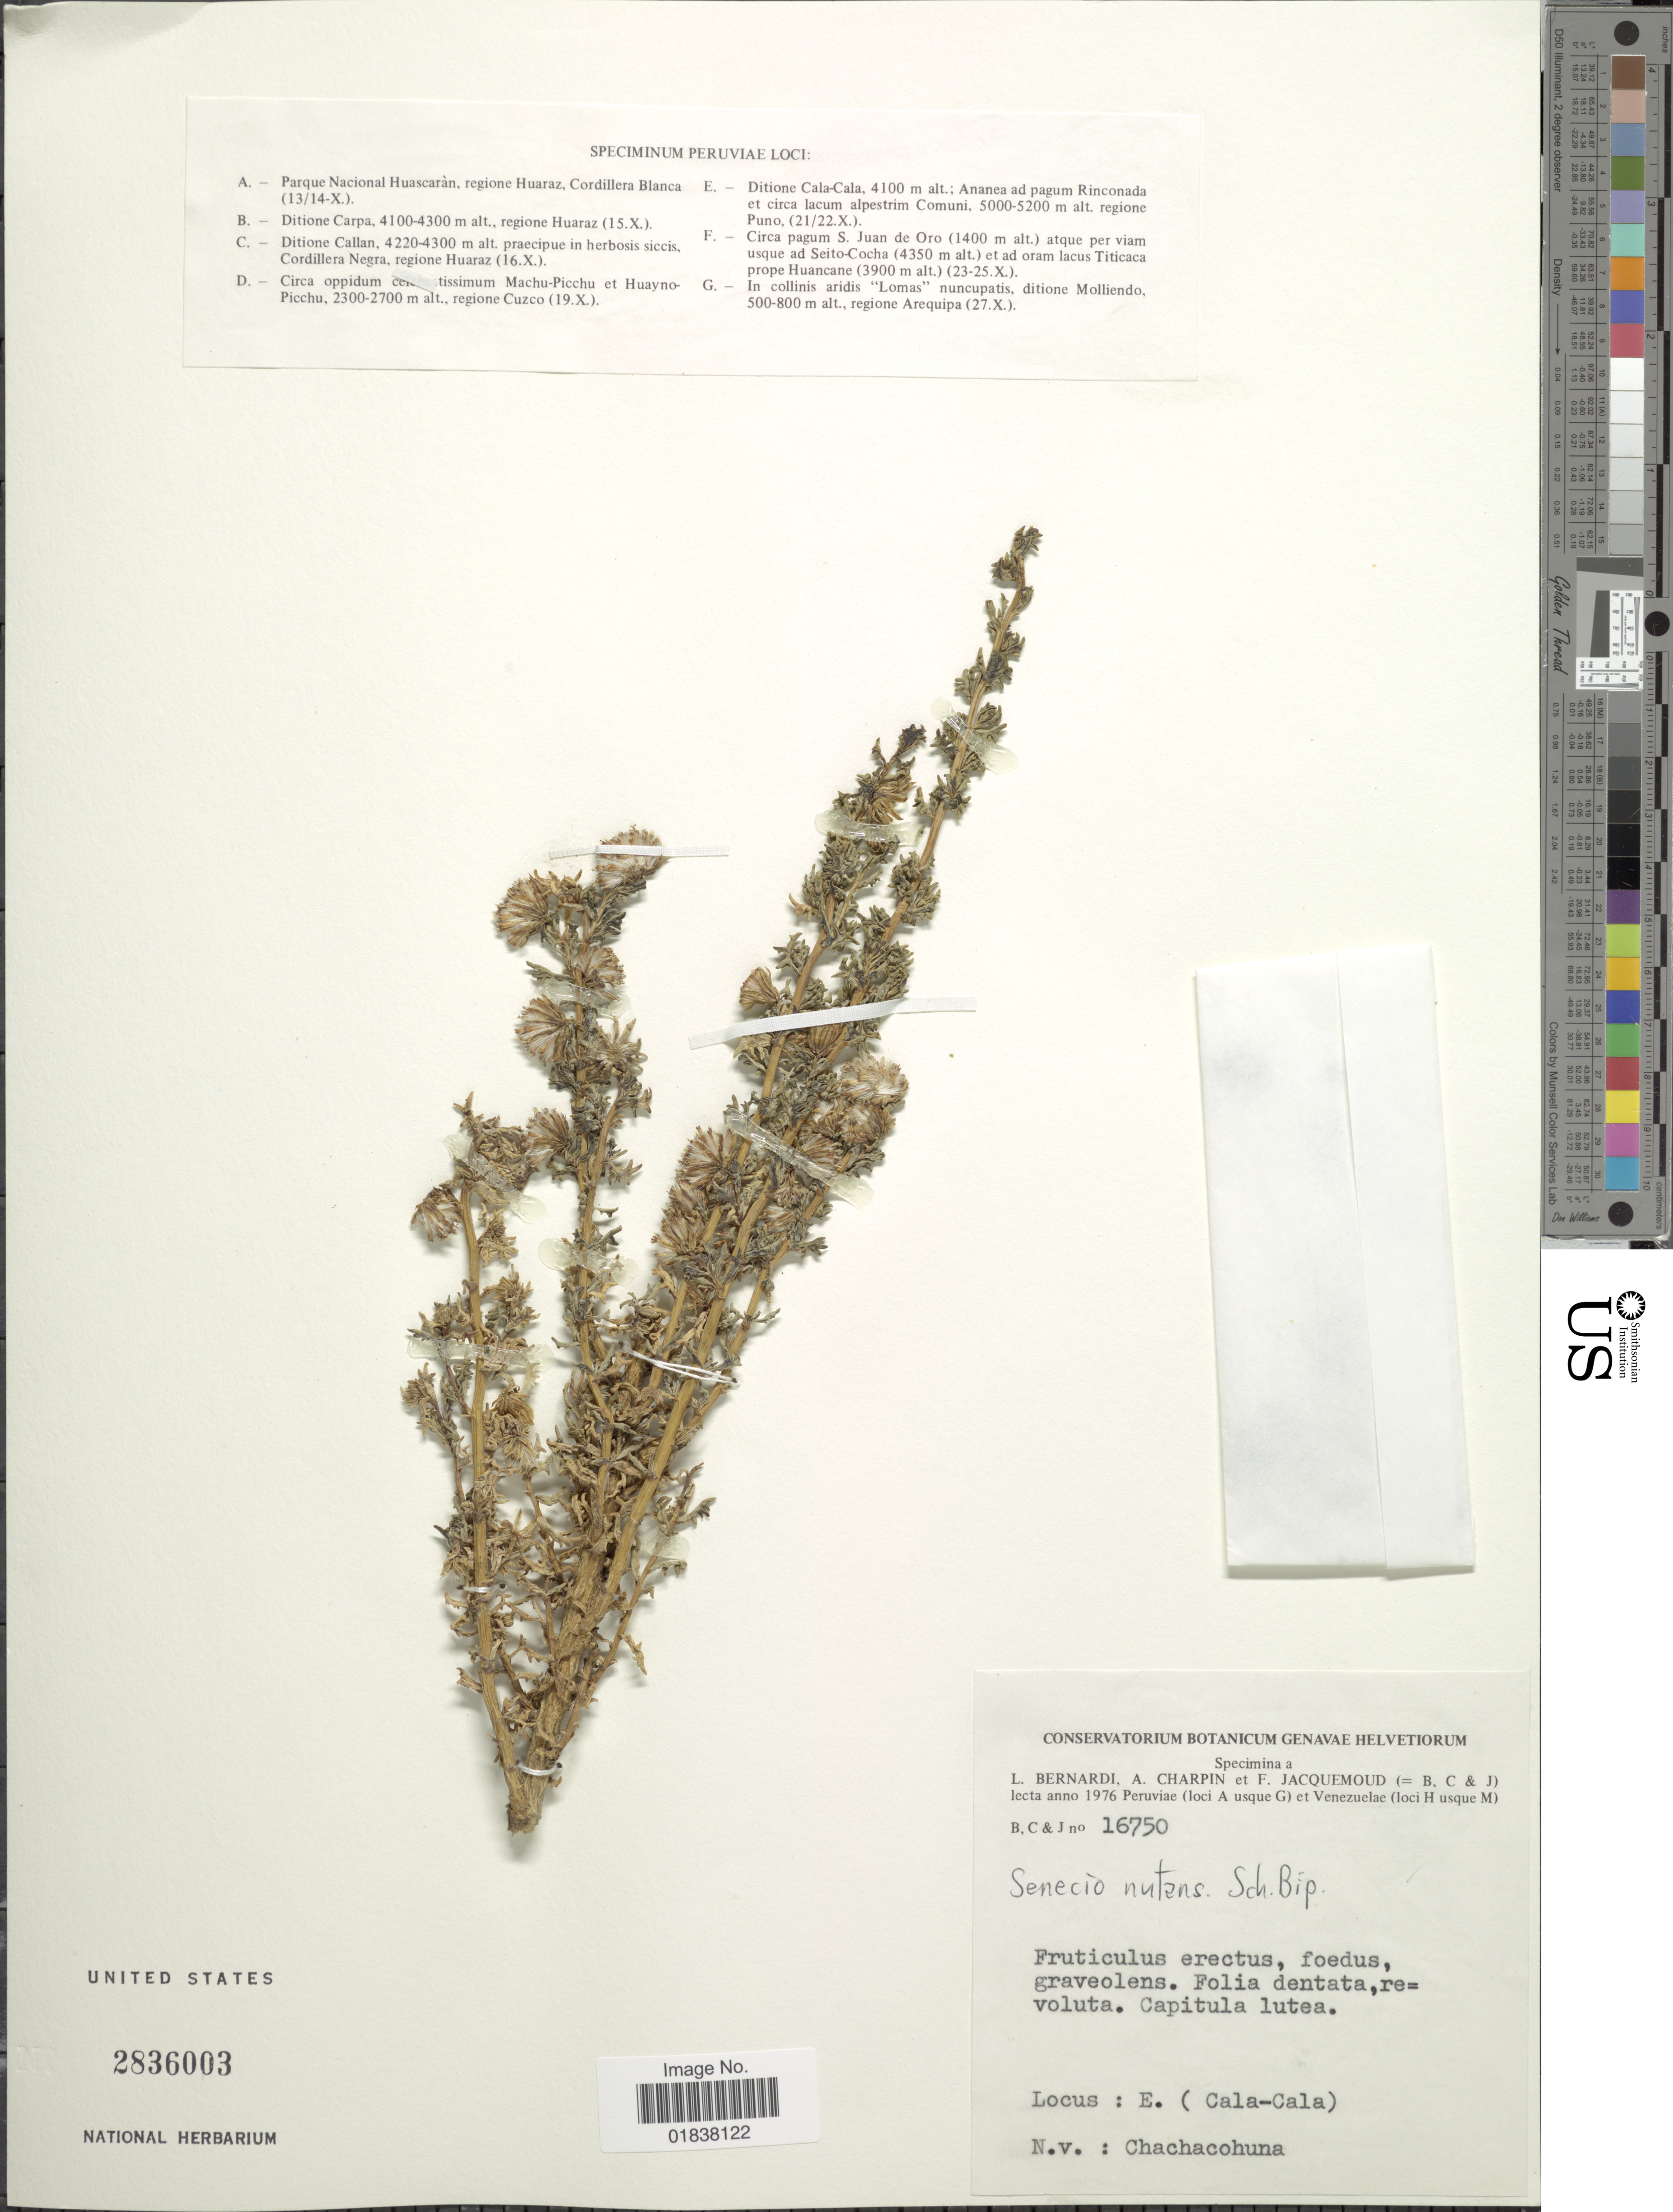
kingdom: Plantae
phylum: Tracheophyta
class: Magnoliopsida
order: Asterales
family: Asteraceae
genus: Senecio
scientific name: Senecio nutans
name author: Sch. Bip.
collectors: L. Bernardi, A. Charpin & F. Jacquemoud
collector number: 16750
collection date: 1976-10-21/1976-10-22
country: Peru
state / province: Puno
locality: Ditione Cala-Cala, ad pagum Rinconada et circa lacum alpestrim Comuni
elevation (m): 5000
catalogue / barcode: US 2836003